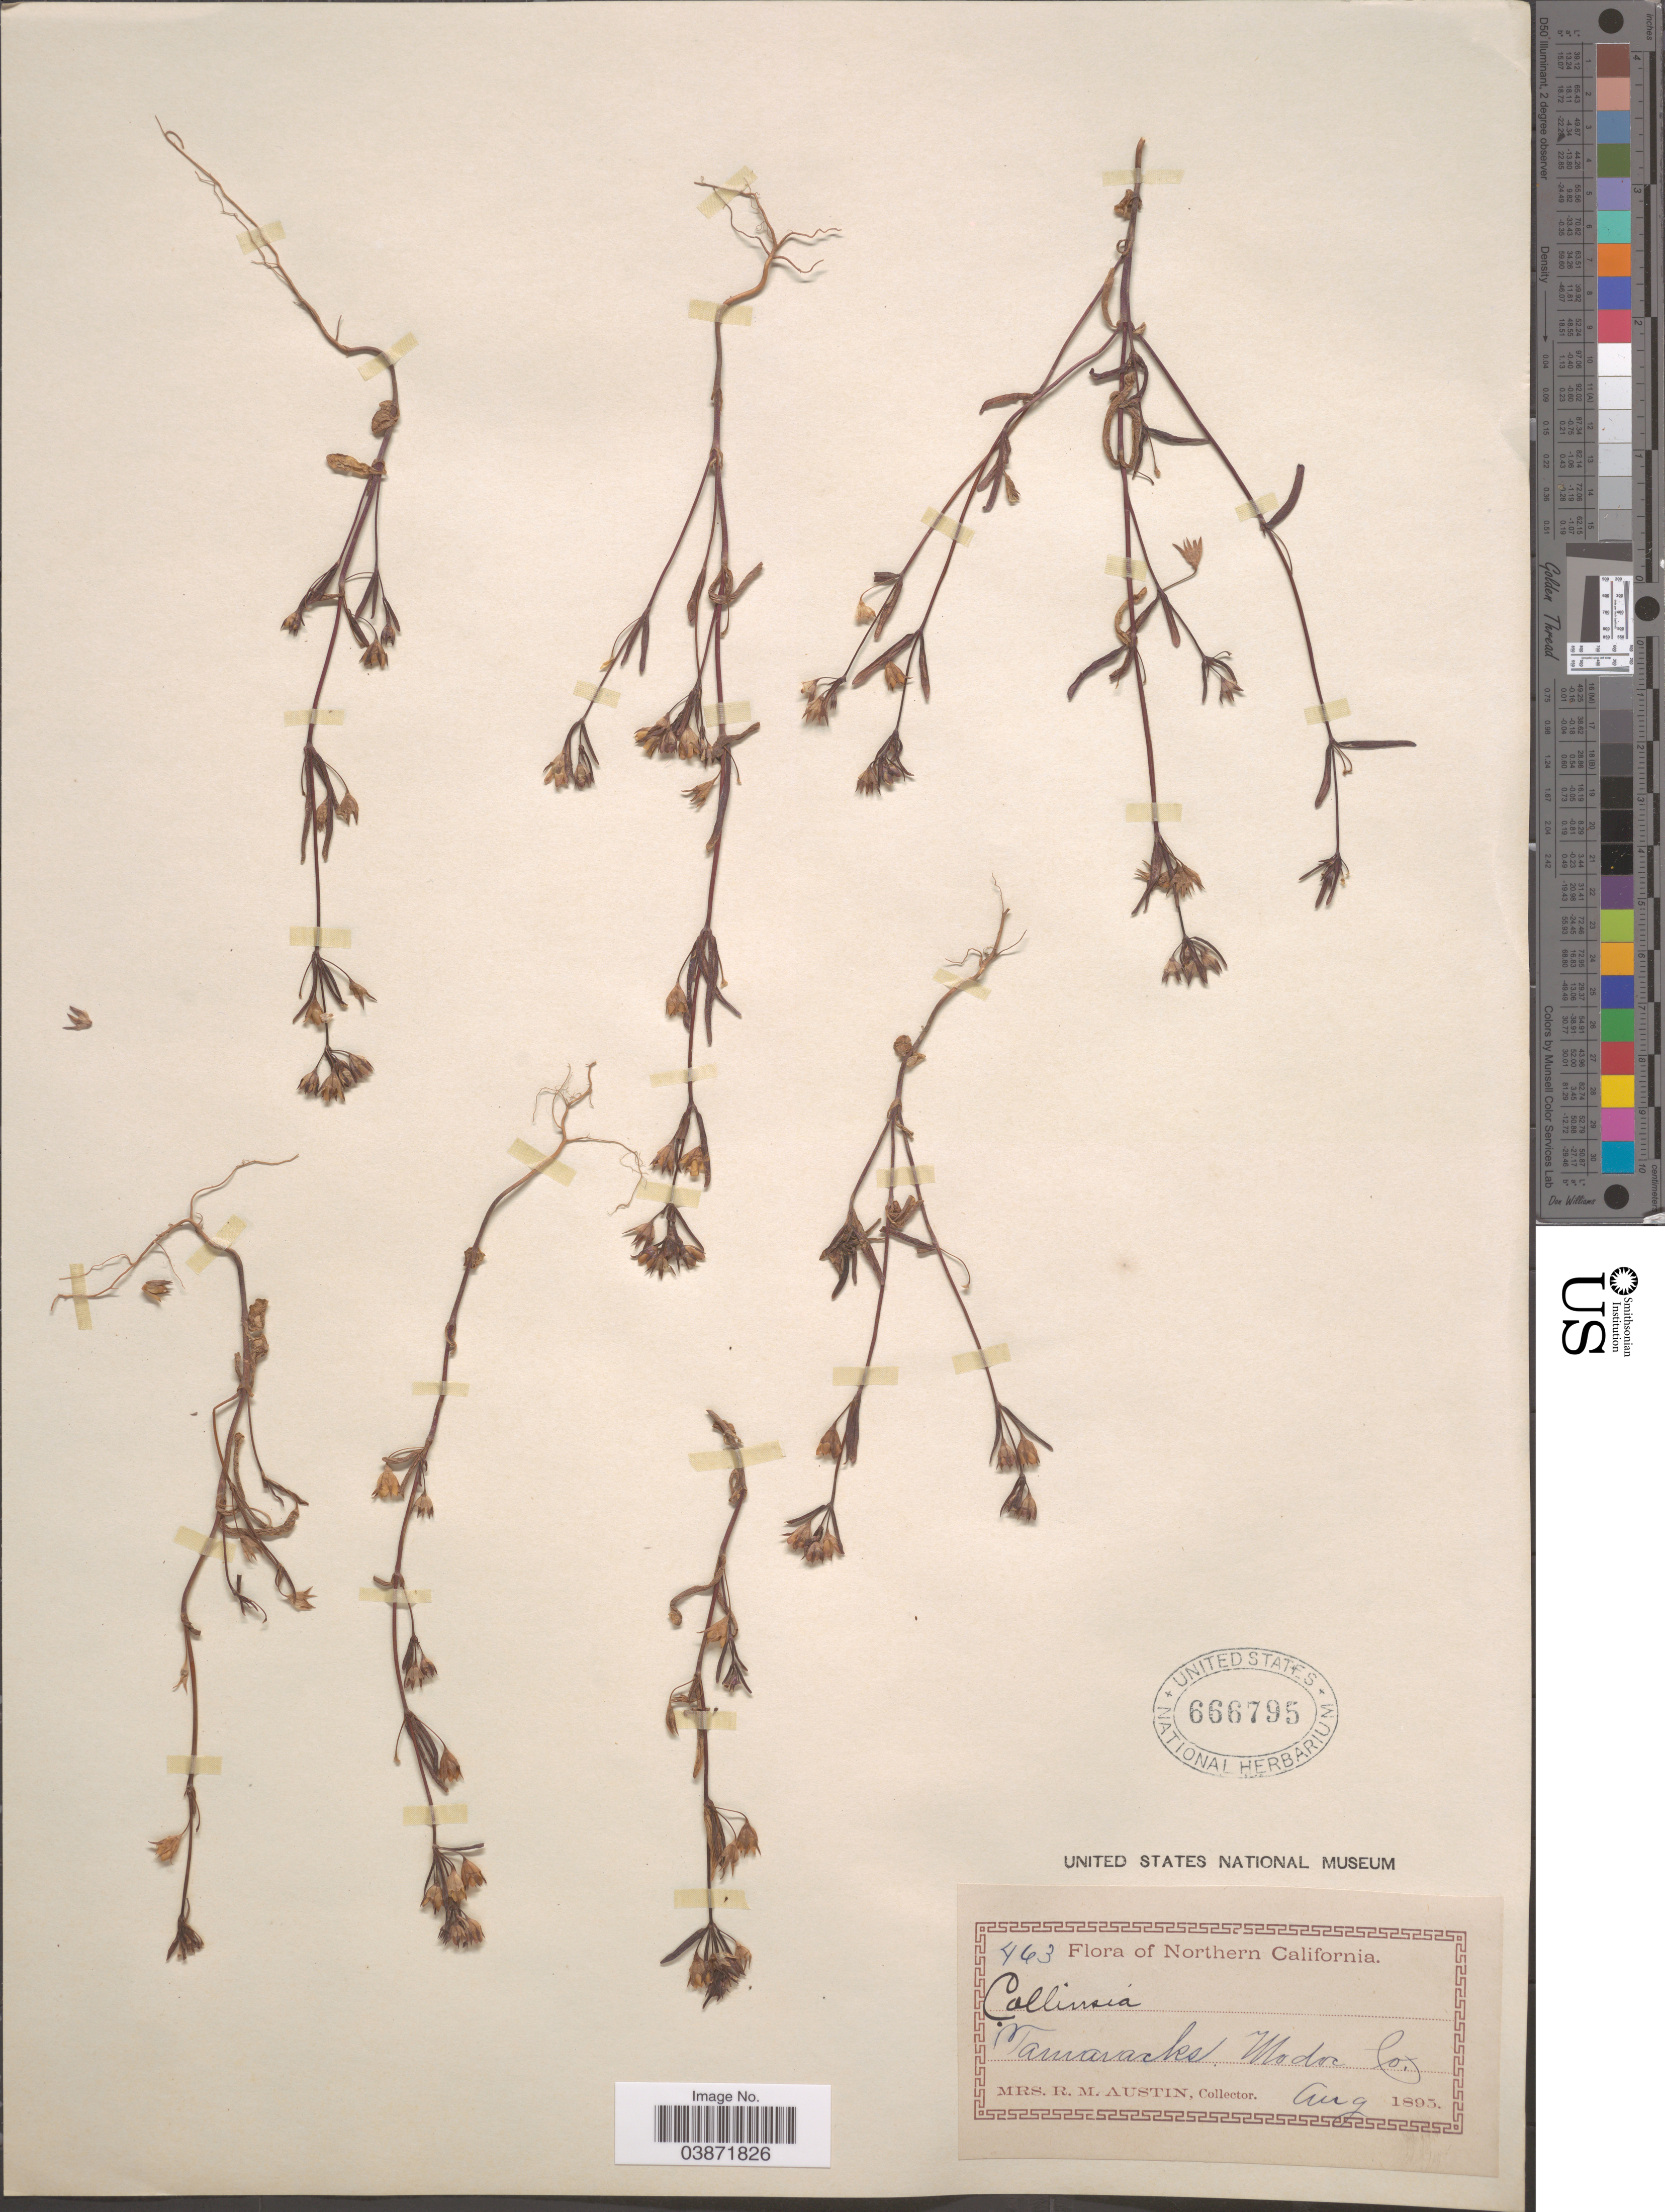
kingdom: Plantae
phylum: Tracheophyta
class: Magnoliopsida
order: Lamiales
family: Plantaginaceae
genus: Collinsia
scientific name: Collinsia sp.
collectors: R. Austin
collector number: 463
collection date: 1895-08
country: United States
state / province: California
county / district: Modoc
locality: Northern California. Tamaracks. Modoc Co.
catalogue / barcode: US 666795